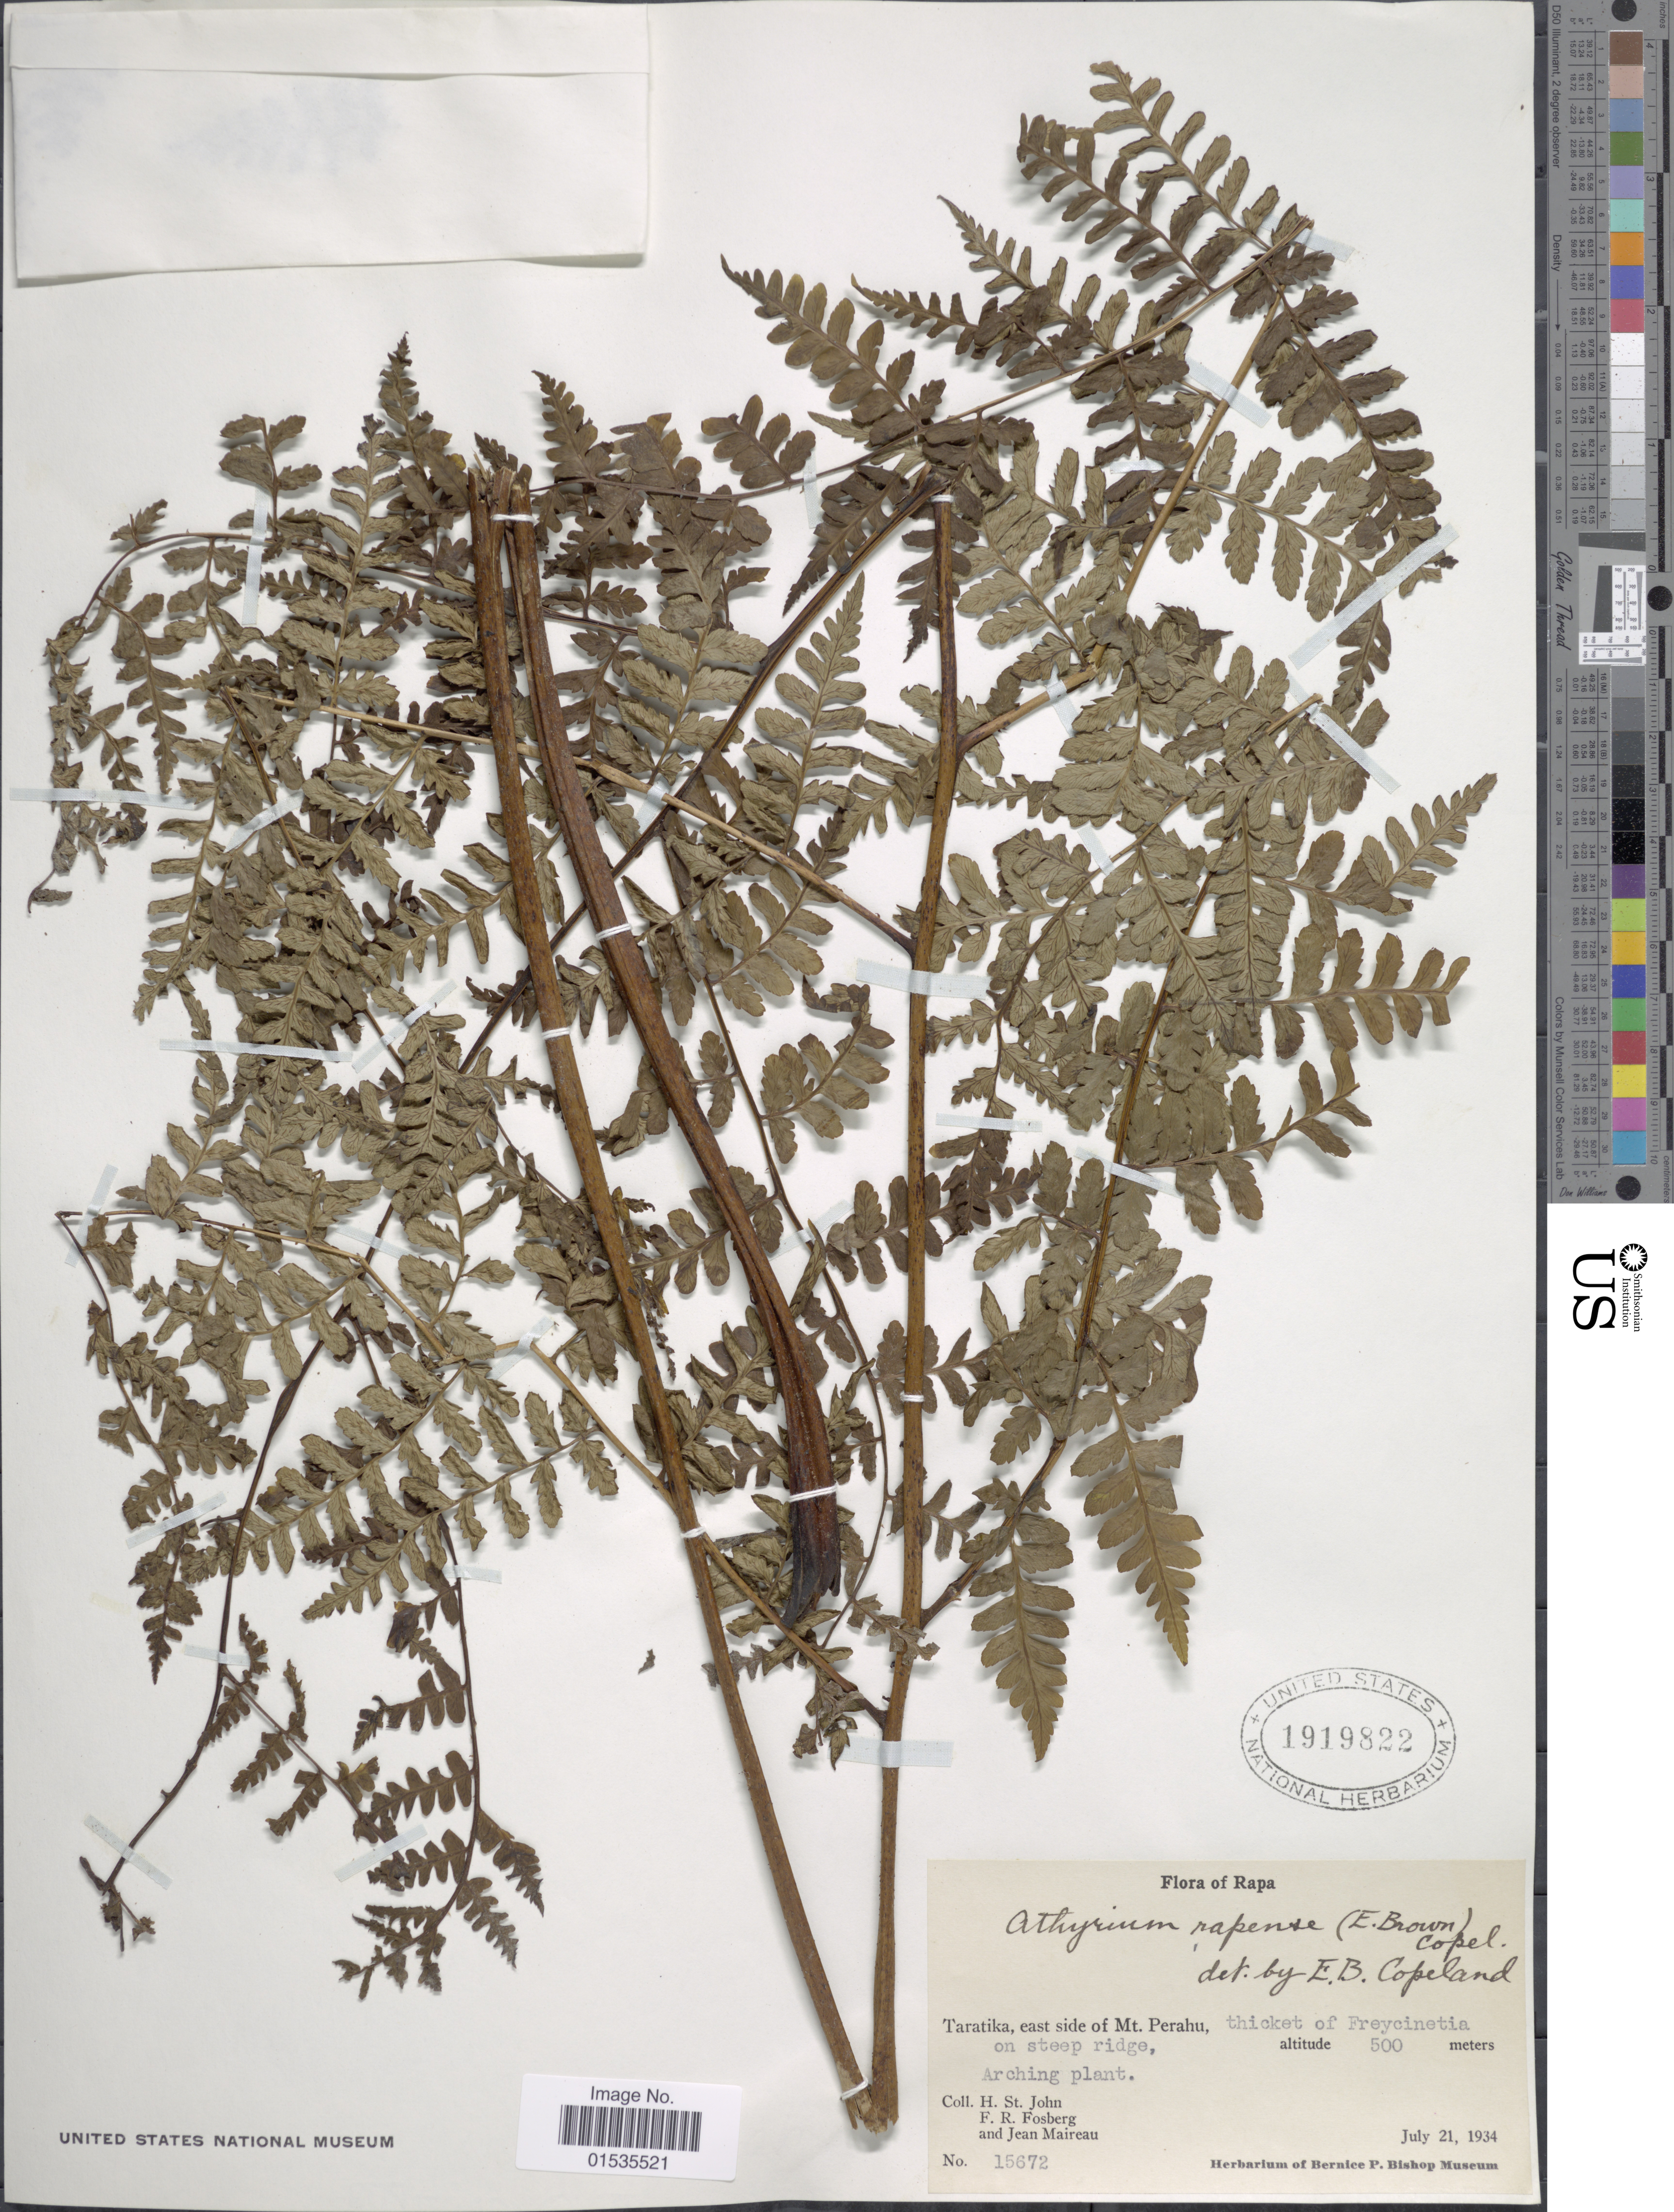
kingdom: Plantae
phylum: Tracheophyta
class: Polypodiopsida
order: Polypodiales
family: Athyriaceae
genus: Diplazium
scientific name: Diplazium rapense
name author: E.D. Br.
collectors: H. St. John, F. R. Fosberg & J. Maireau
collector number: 15672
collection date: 1934-07-21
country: French Polynesia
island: Rapa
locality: Rapa, Taratika, east side of Mt. Perahu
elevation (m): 500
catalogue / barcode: US 1919822